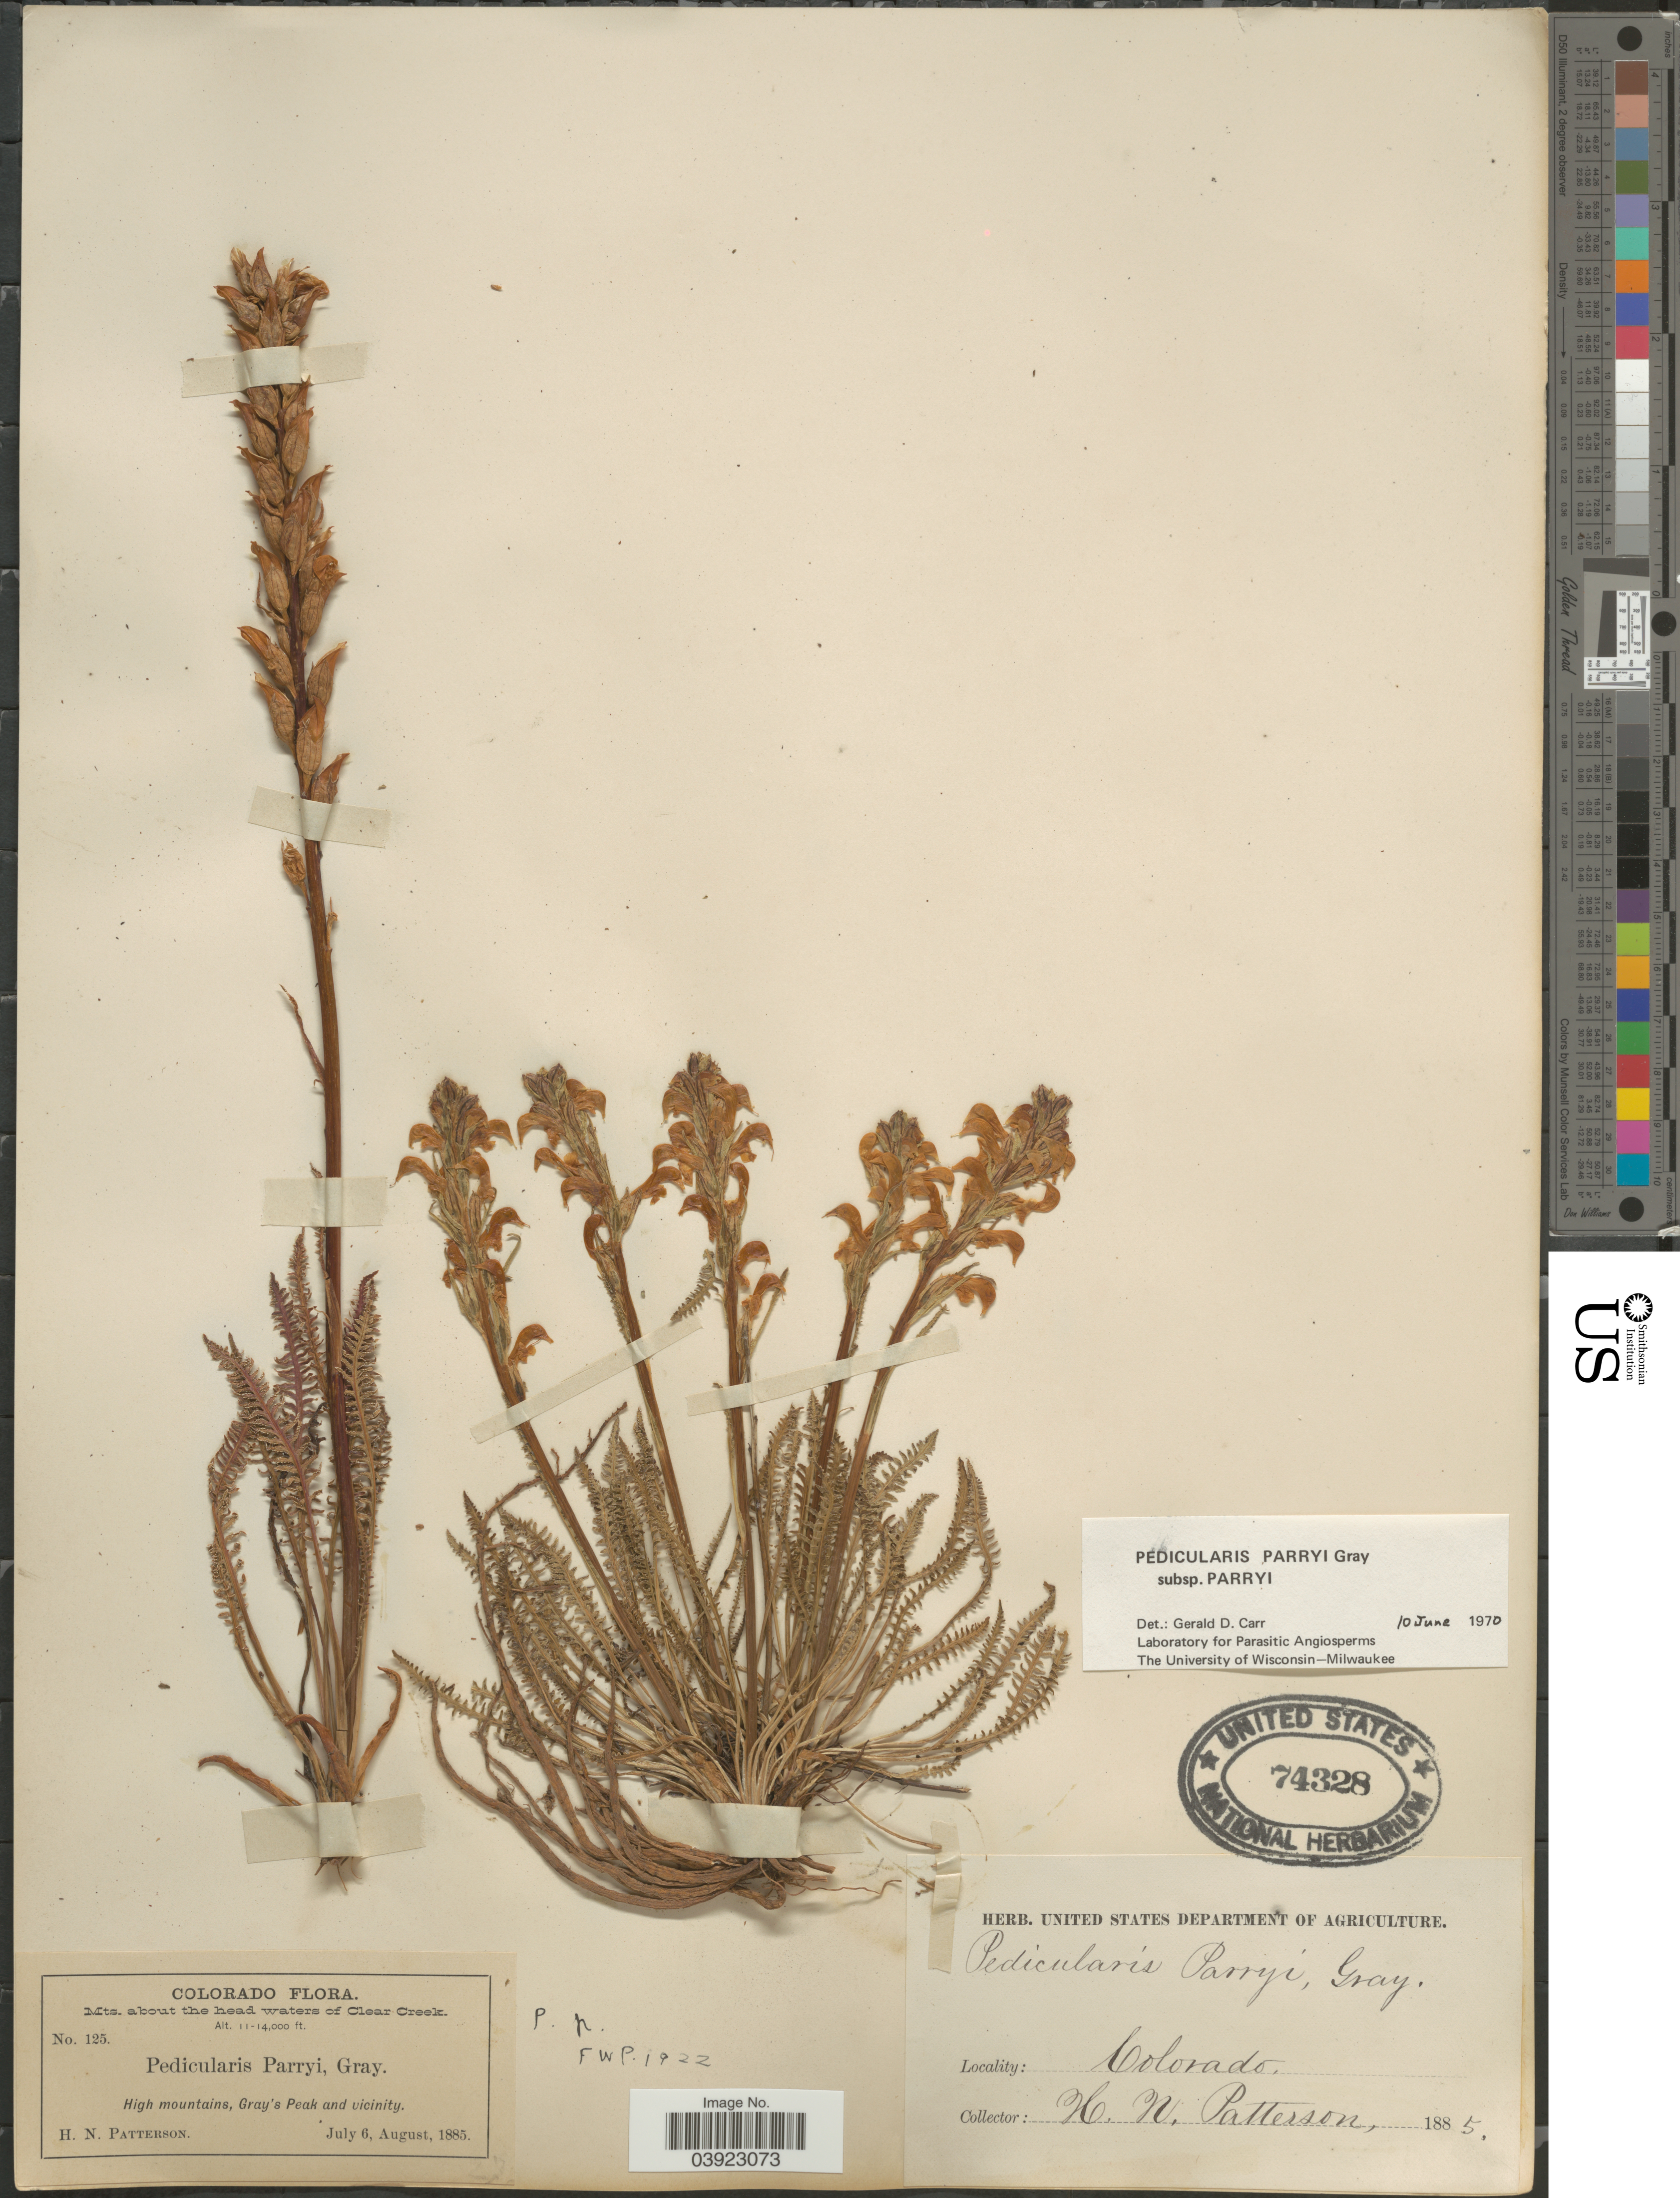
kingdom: Plantae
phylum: Tracheophyta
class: Magnoliopsida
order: Lamiales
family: Orobanchaceae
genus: Pedicularis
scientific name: Pedicularis parryi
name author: A. Gray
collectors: H. N. Patterson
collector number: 125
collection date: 1885-07-06/1885-08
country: United States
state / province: Colorado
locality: Mts. about the head waters of Clear Creek. High mountains, Gray's Peak and vicinity.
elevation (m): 3353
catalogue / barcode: US 74328